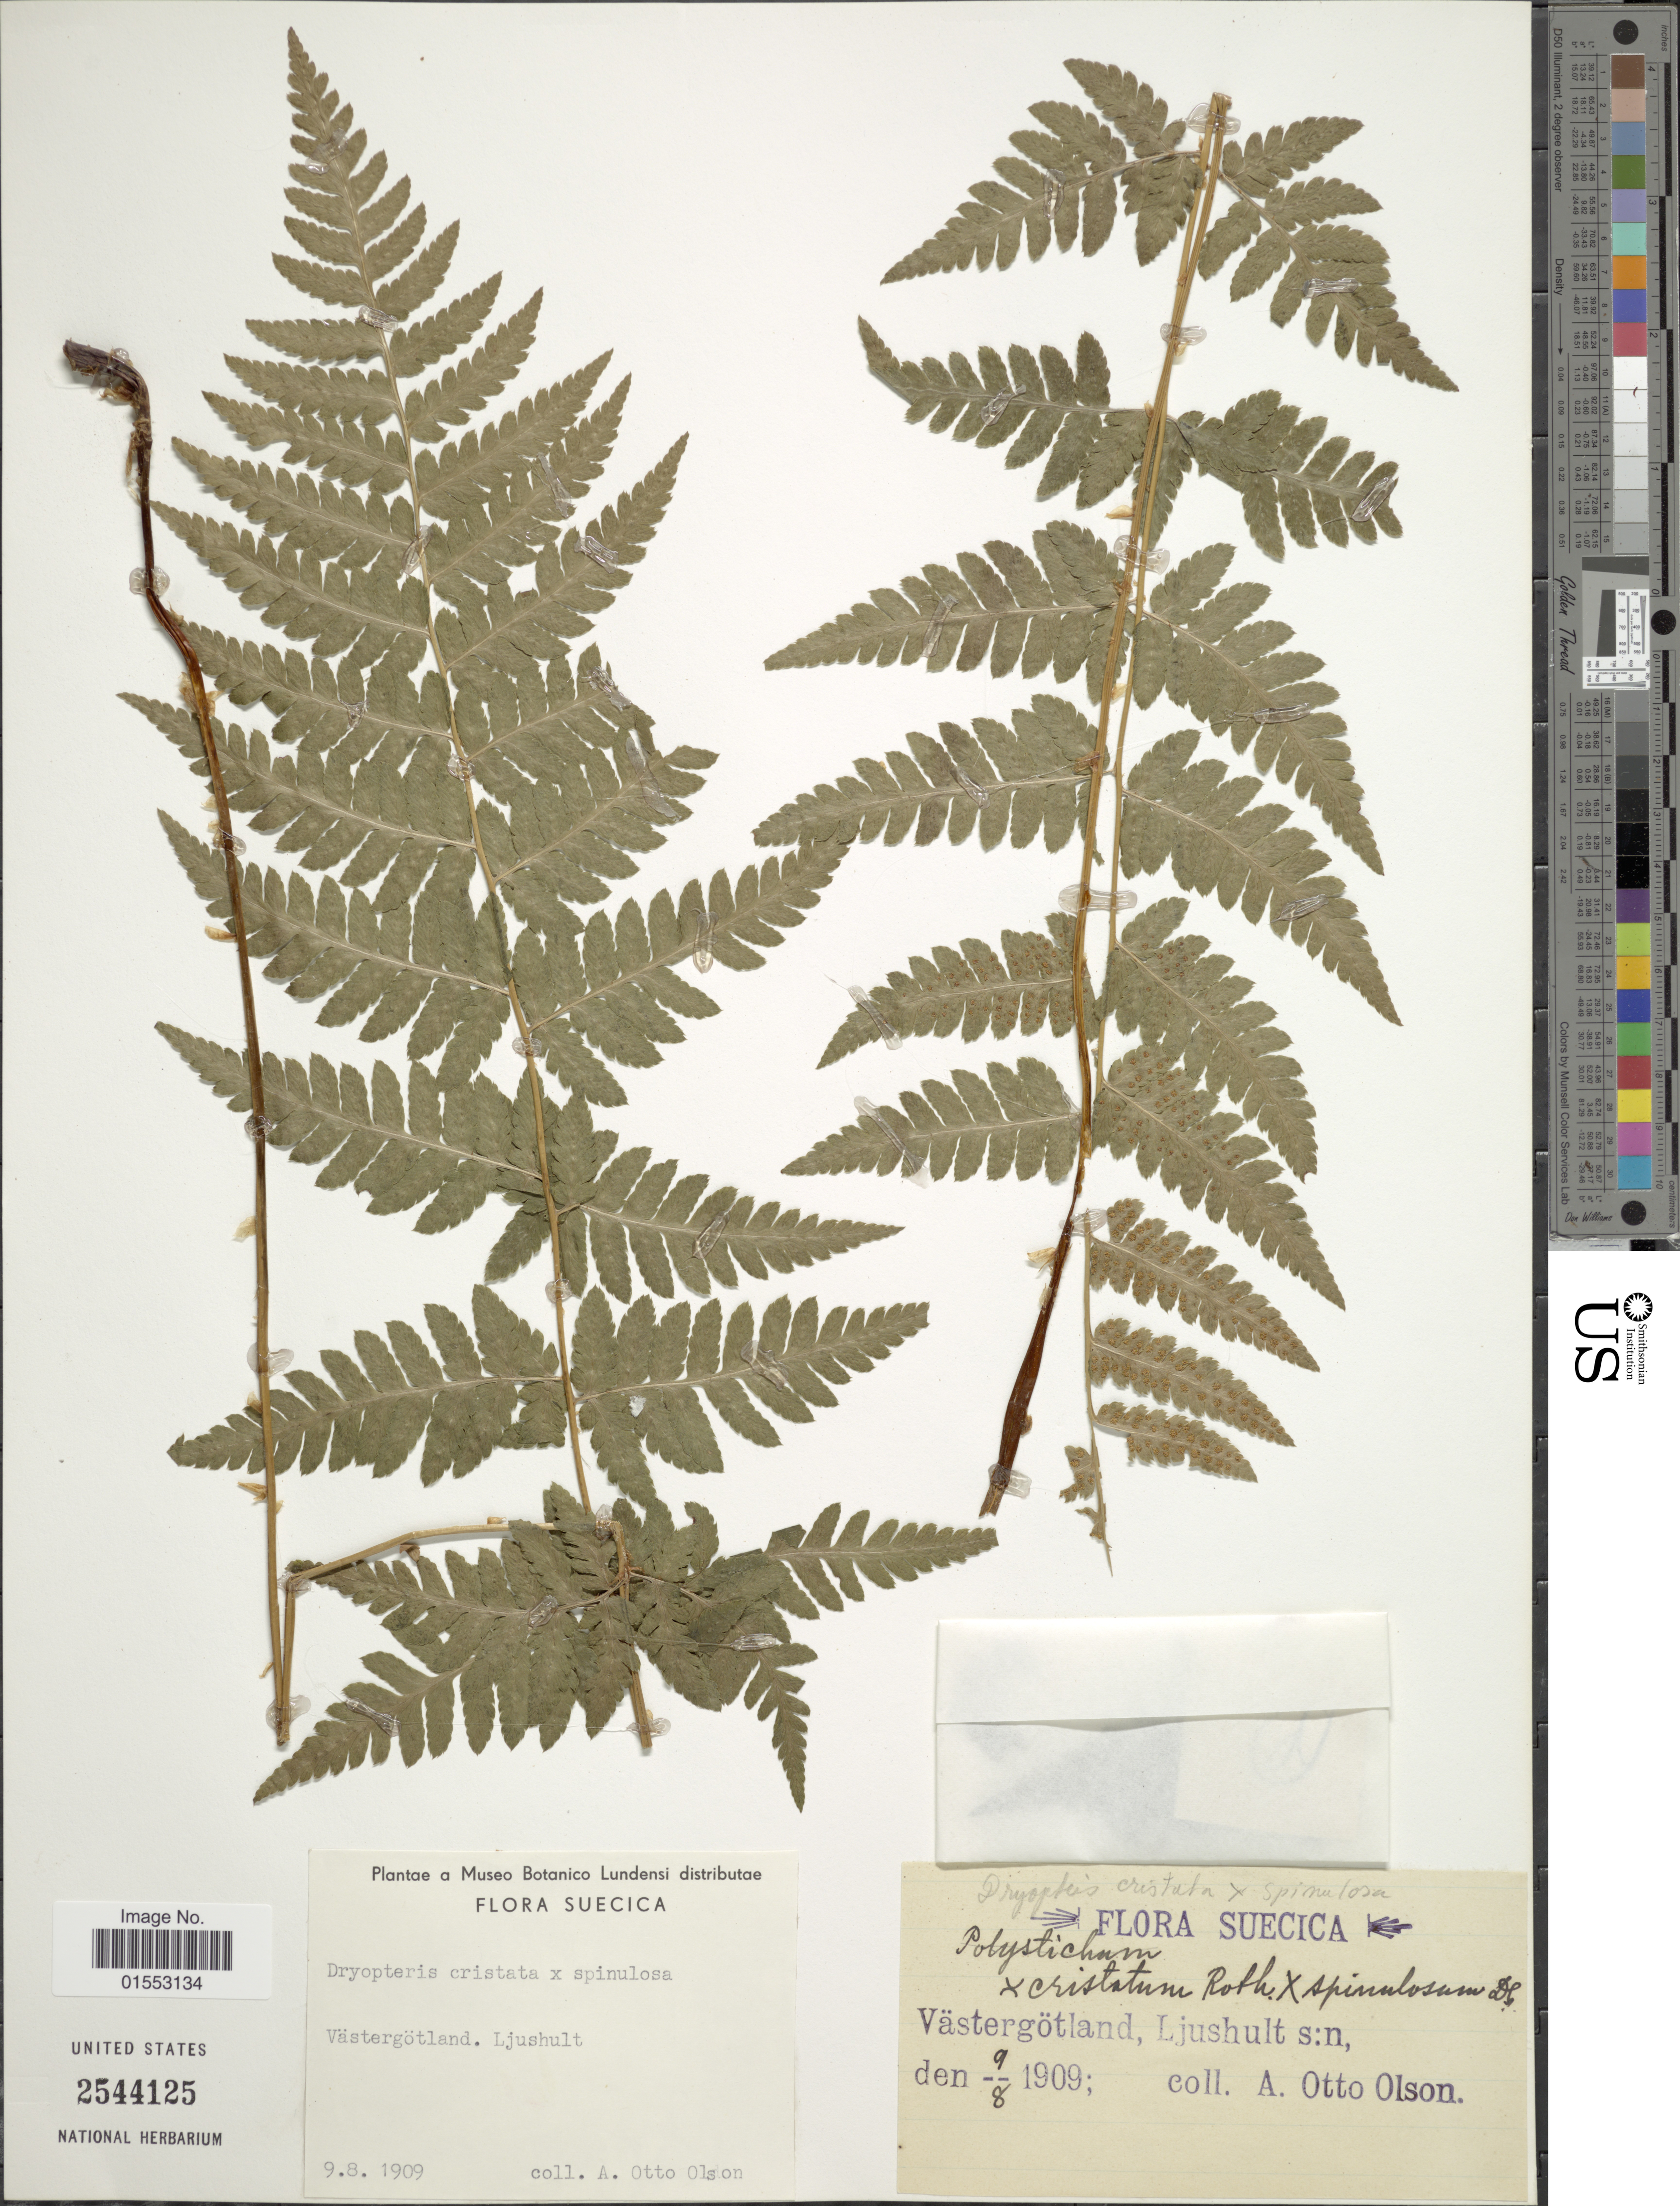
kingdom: Plantae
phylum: Tracheophyta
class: Polypodiopsida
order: Polypodiales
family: Dryopteridaceae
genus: Dryopteris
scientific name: Dryopteris cristata var. spinulosa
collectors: A. Olson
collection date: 1909-08-09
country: Sweden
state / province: Västra Götaland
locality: Vastergotland: Ljushult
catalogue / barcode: US 2544125